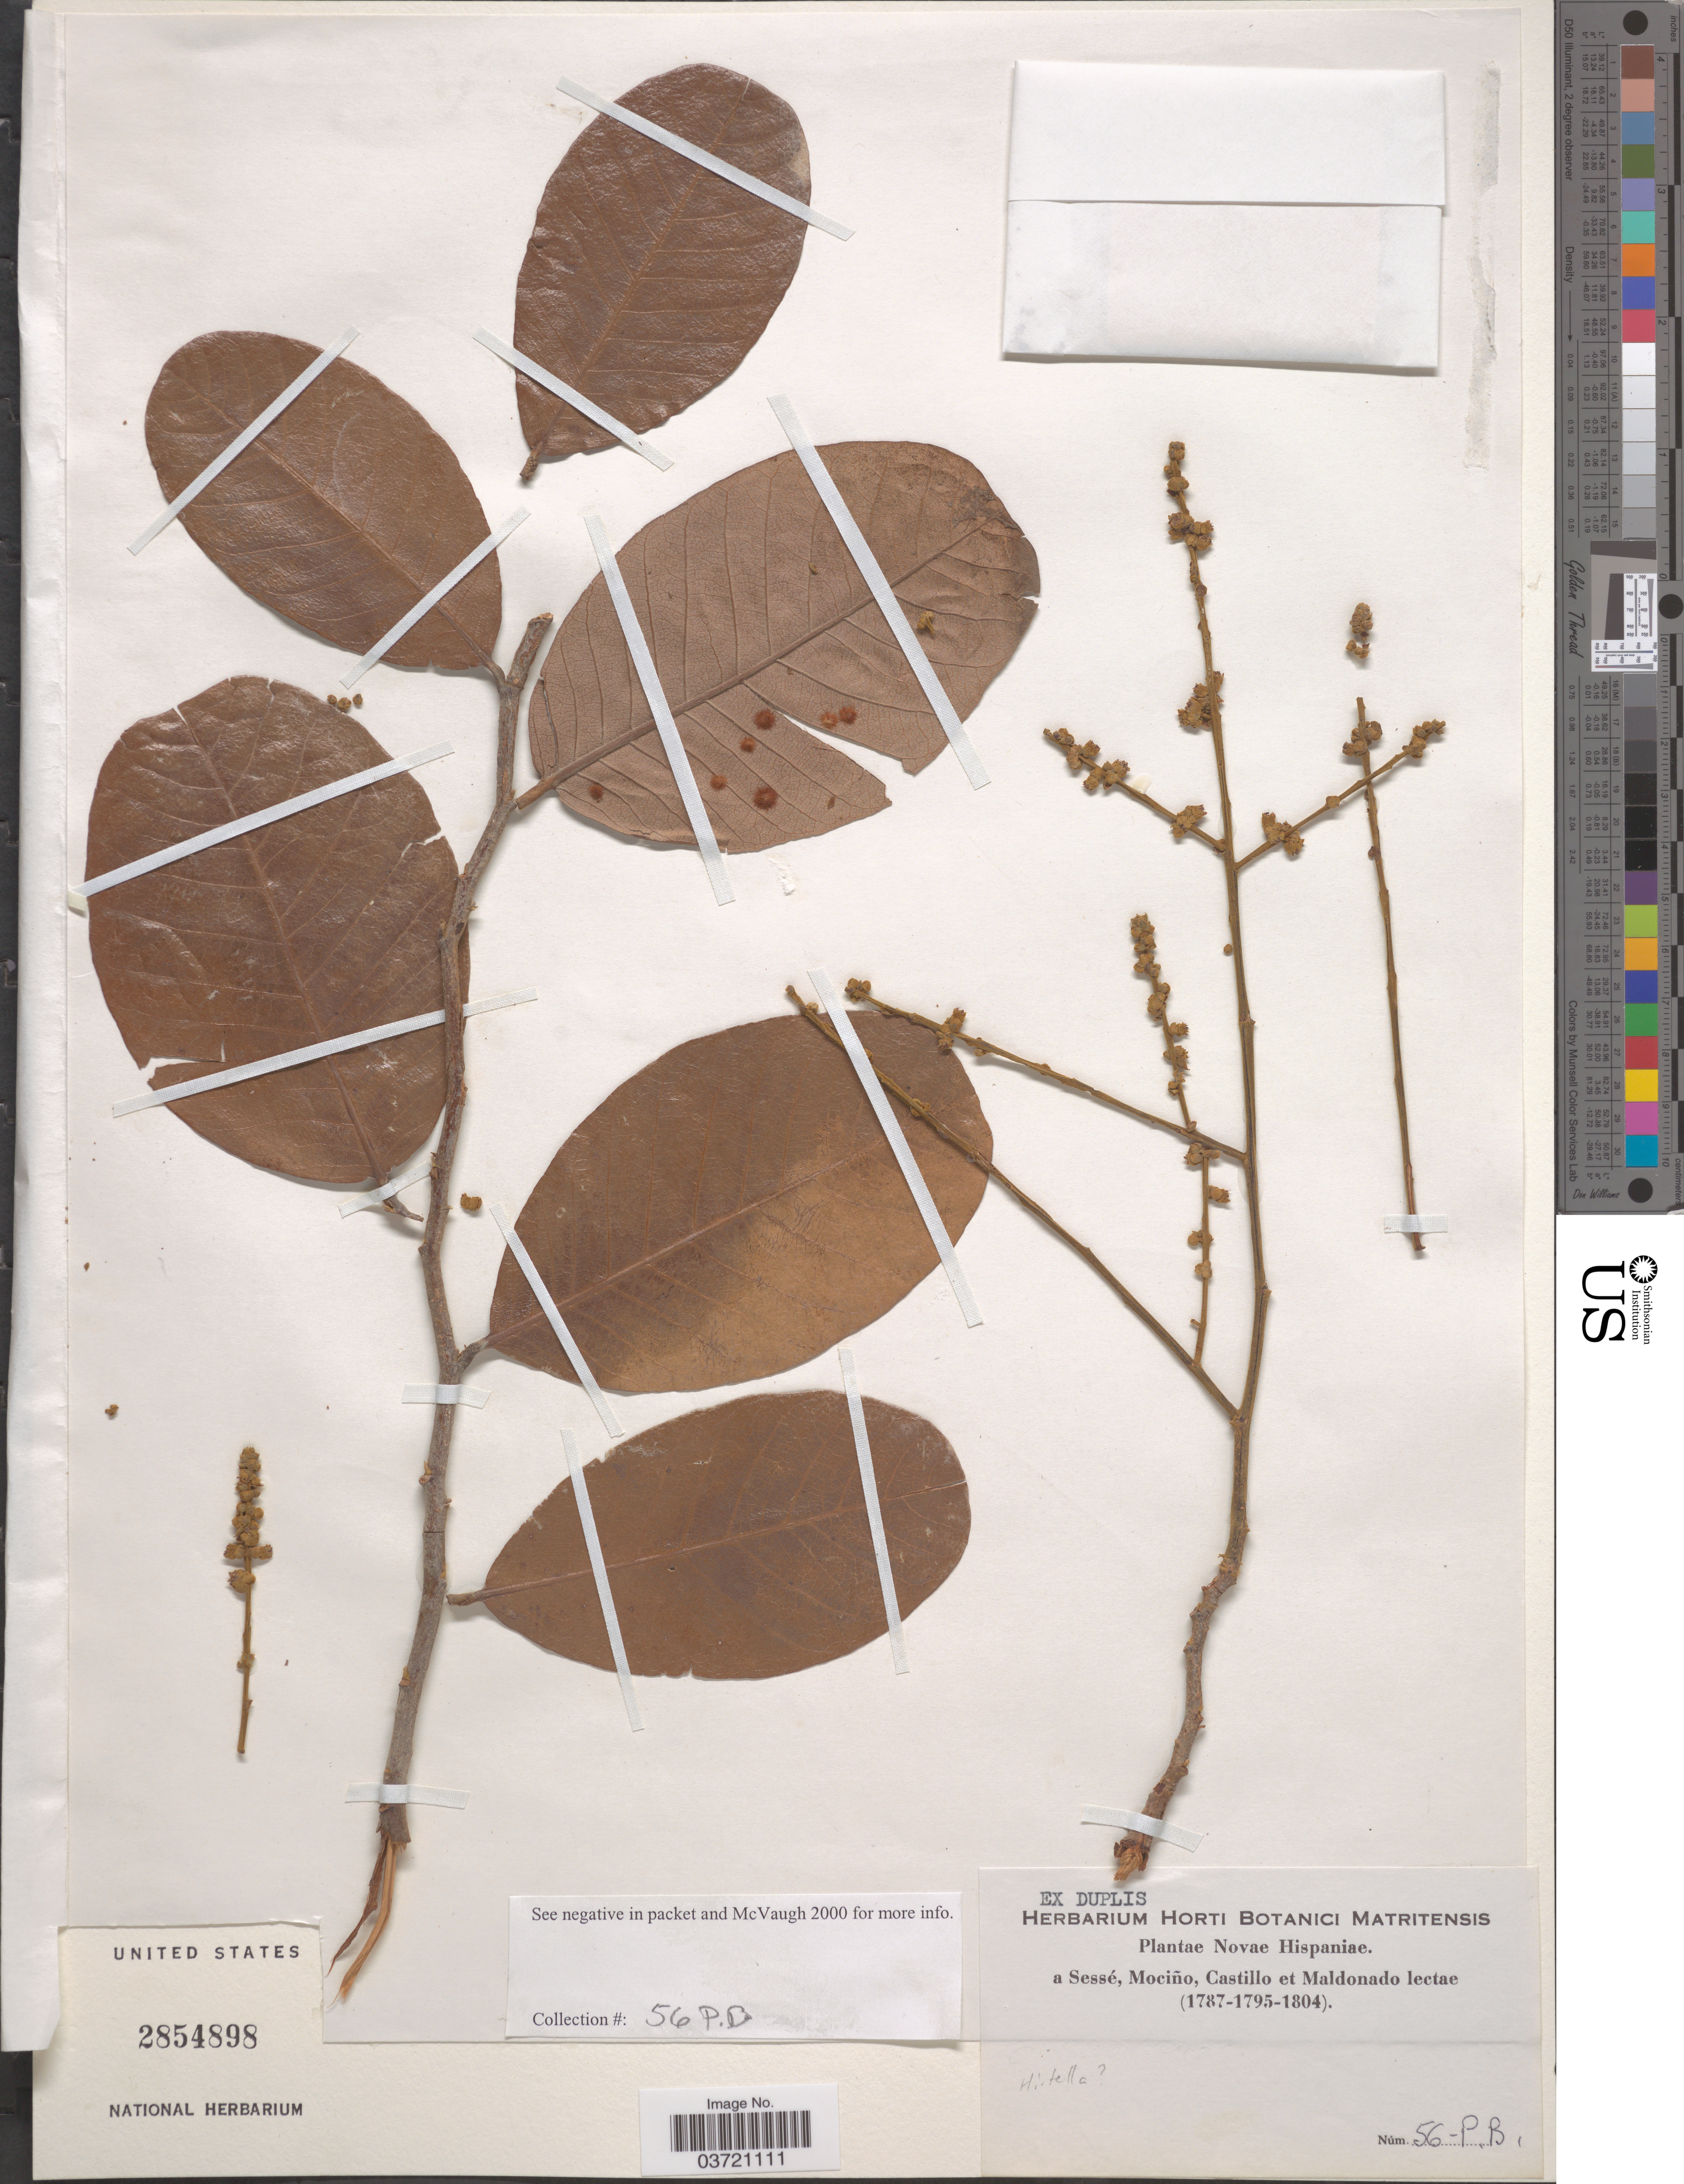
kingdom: Plantae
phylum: Tracheophyta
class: Magnoliopsida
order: Malpighiales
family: Chrysobalanaceae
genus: Hirtella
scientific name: Hirtella sp.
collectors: Sessé, --, Mociño, Castillo, -- & Maldonado, --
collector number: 56-PB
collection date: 1787/1804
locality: Novae Hispaniae.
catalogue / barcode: US 2854898